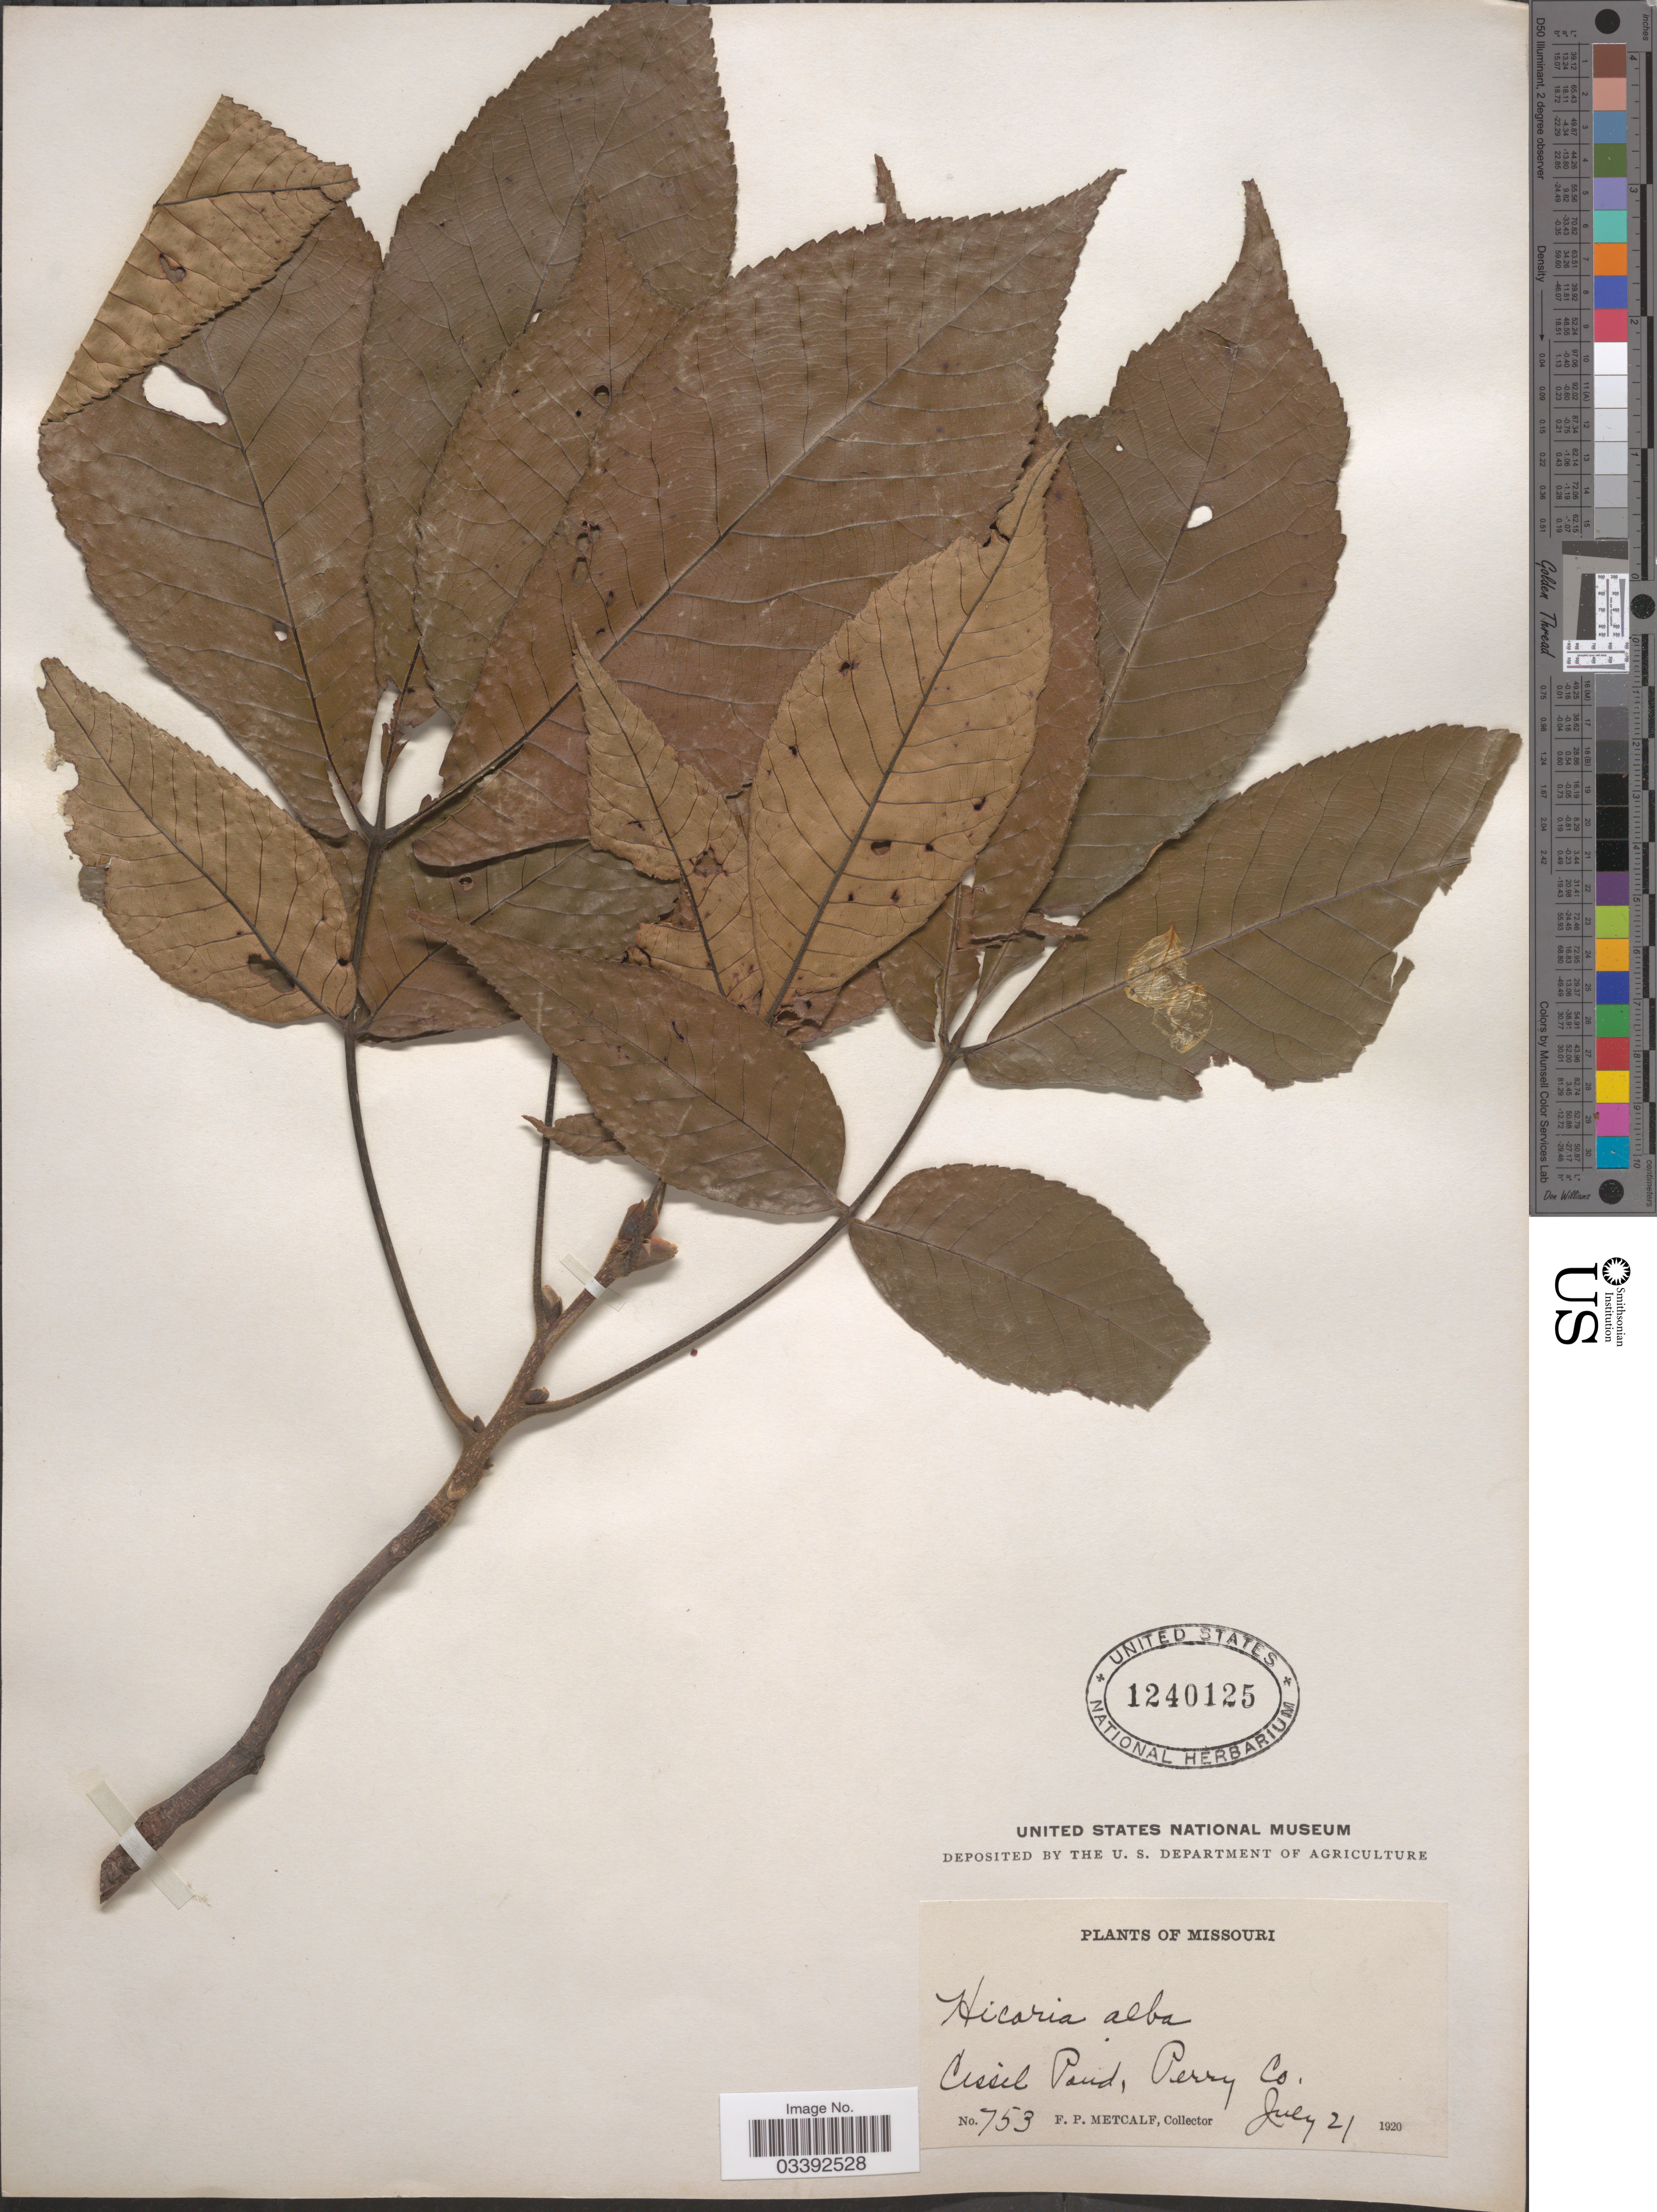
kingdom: Plantae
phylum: Tracheophyta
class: Magnoliopsida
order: Fagales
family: Juglandaceae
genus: Carya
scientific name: Carya tomentosa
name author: (Lam.) Nutt.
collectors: F. Metcalf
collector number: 753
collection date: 1920-07-21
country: United States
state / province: Missouri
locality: Cissel Pond, Perry Co.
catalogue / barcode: US 1240125